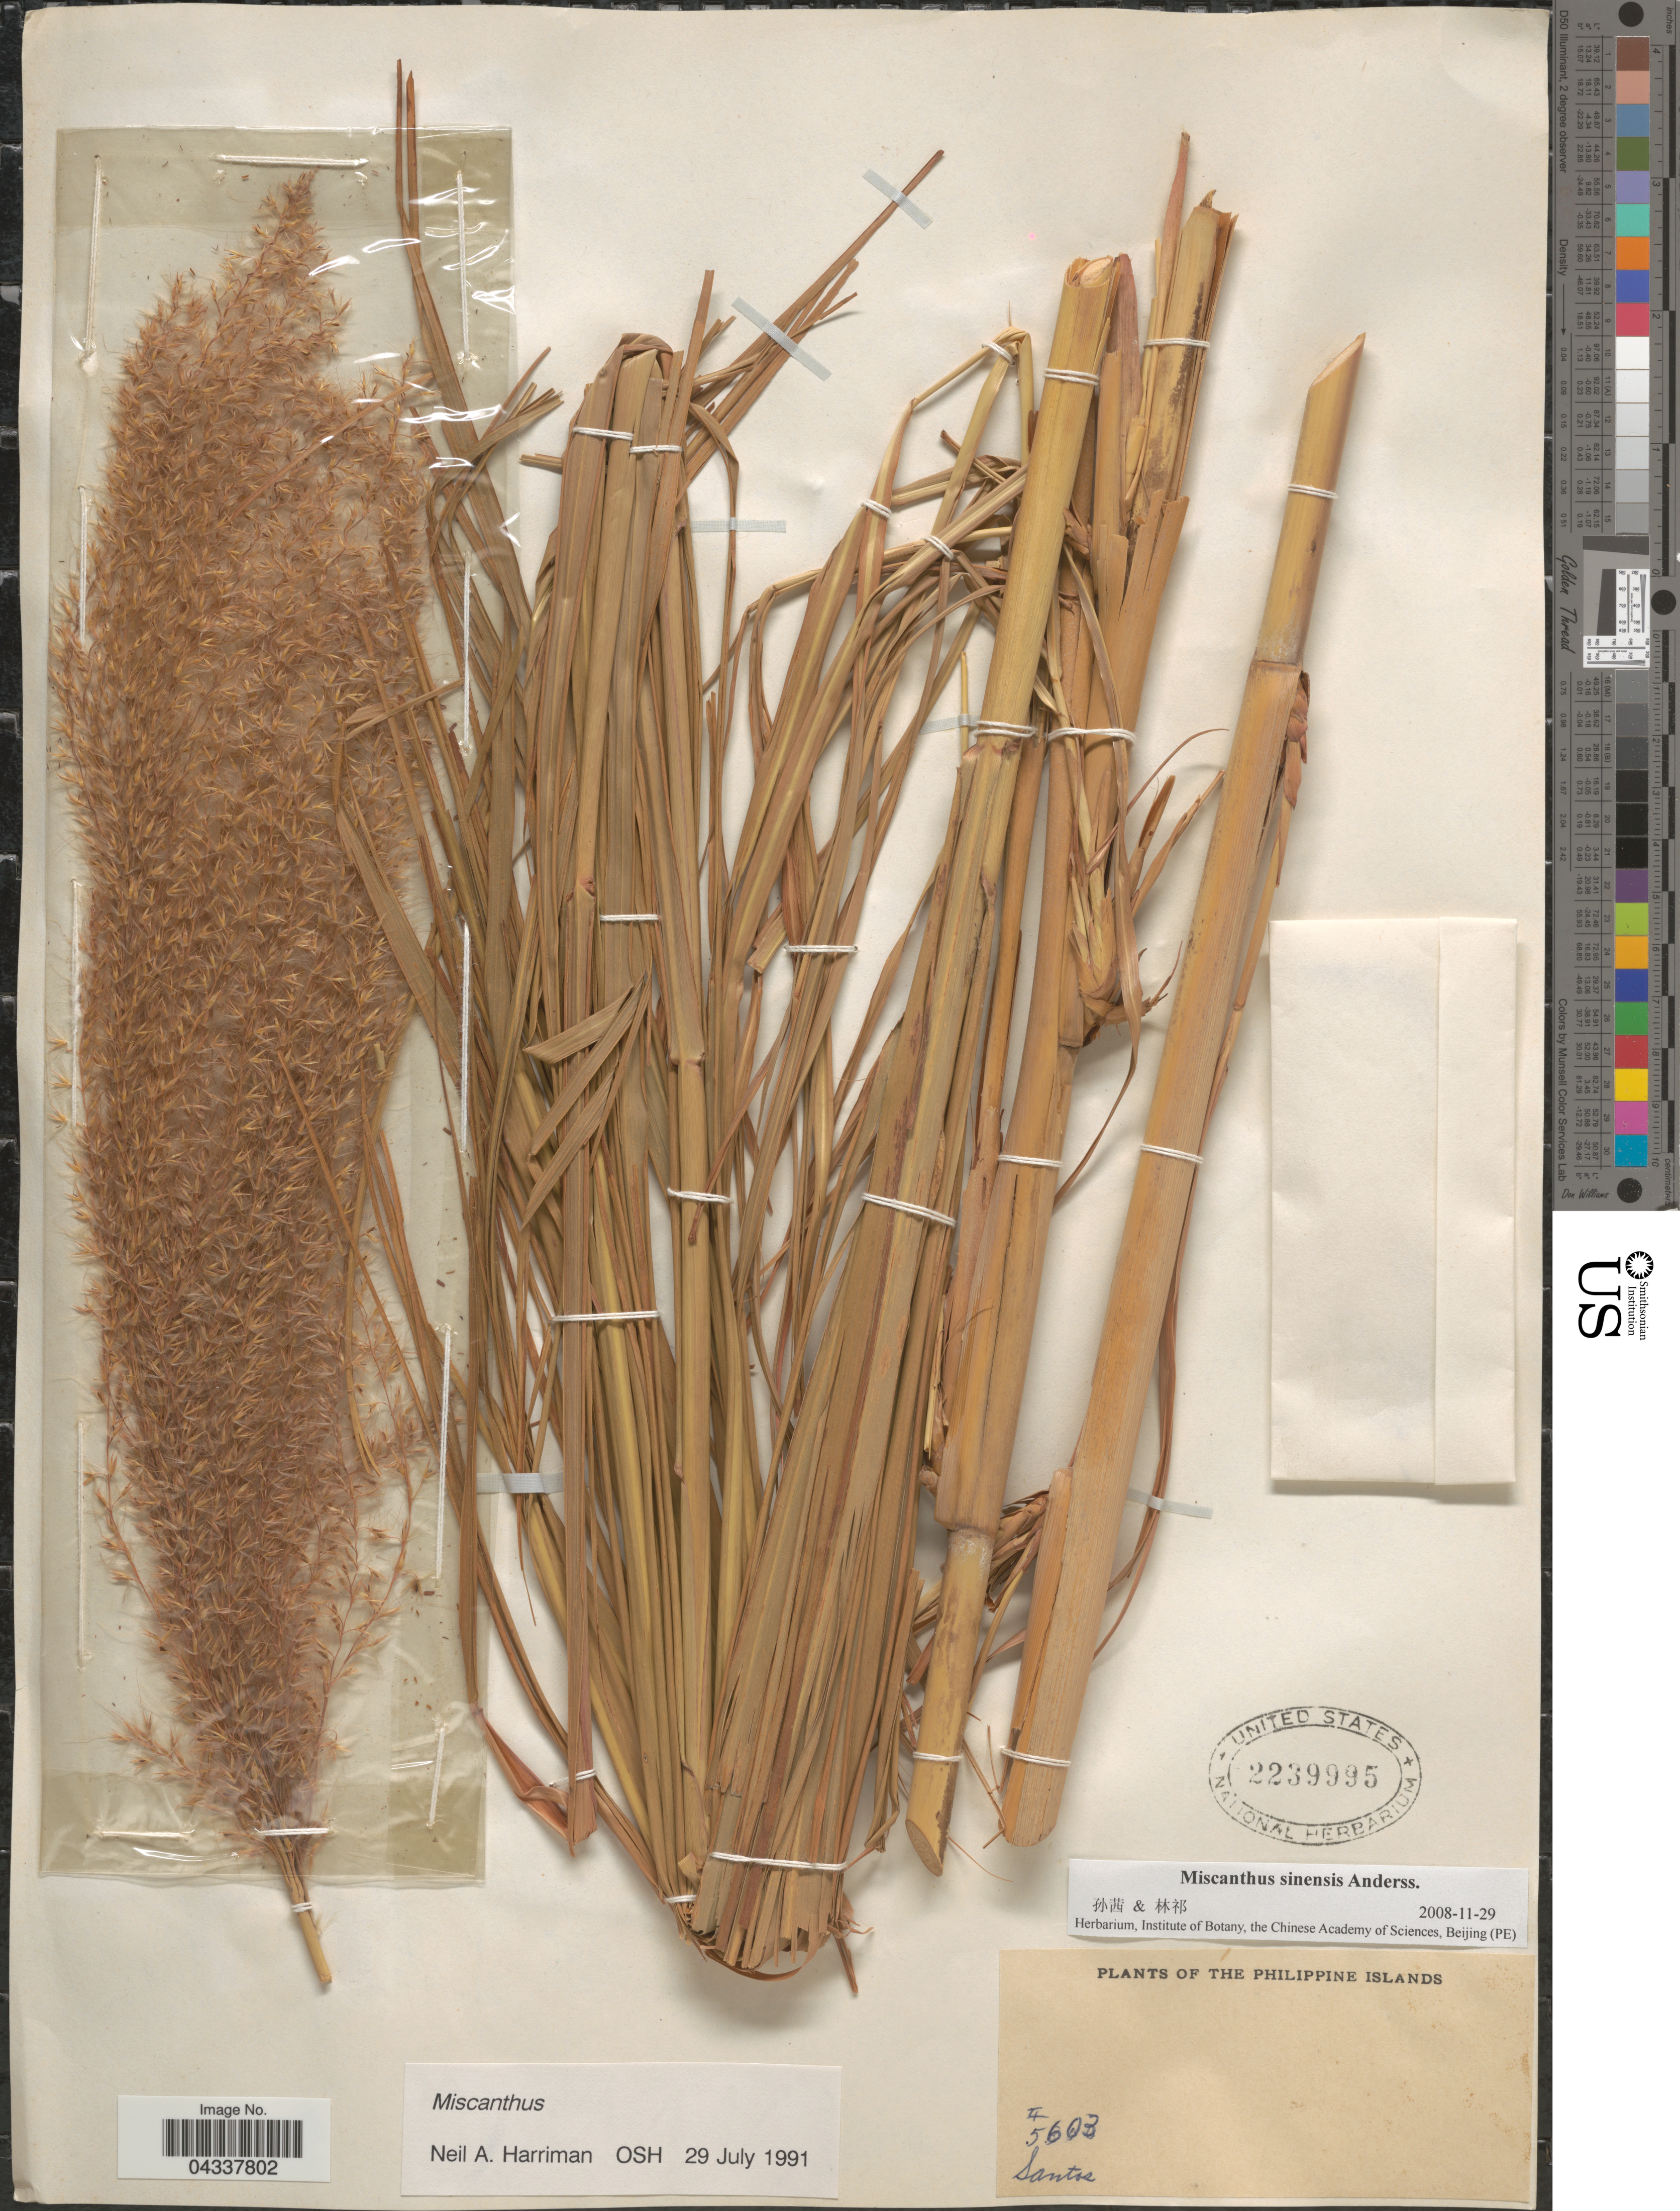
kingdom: Plantae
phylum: Tracheophyta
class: Liliopsida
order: Poales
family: Poaceae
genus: Miscanthus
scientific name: Miscanthus sinensis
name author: Andersson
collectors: -- Santos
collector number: II5603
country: Philippines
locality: The Philippine Islands.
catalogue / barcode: US 2239995